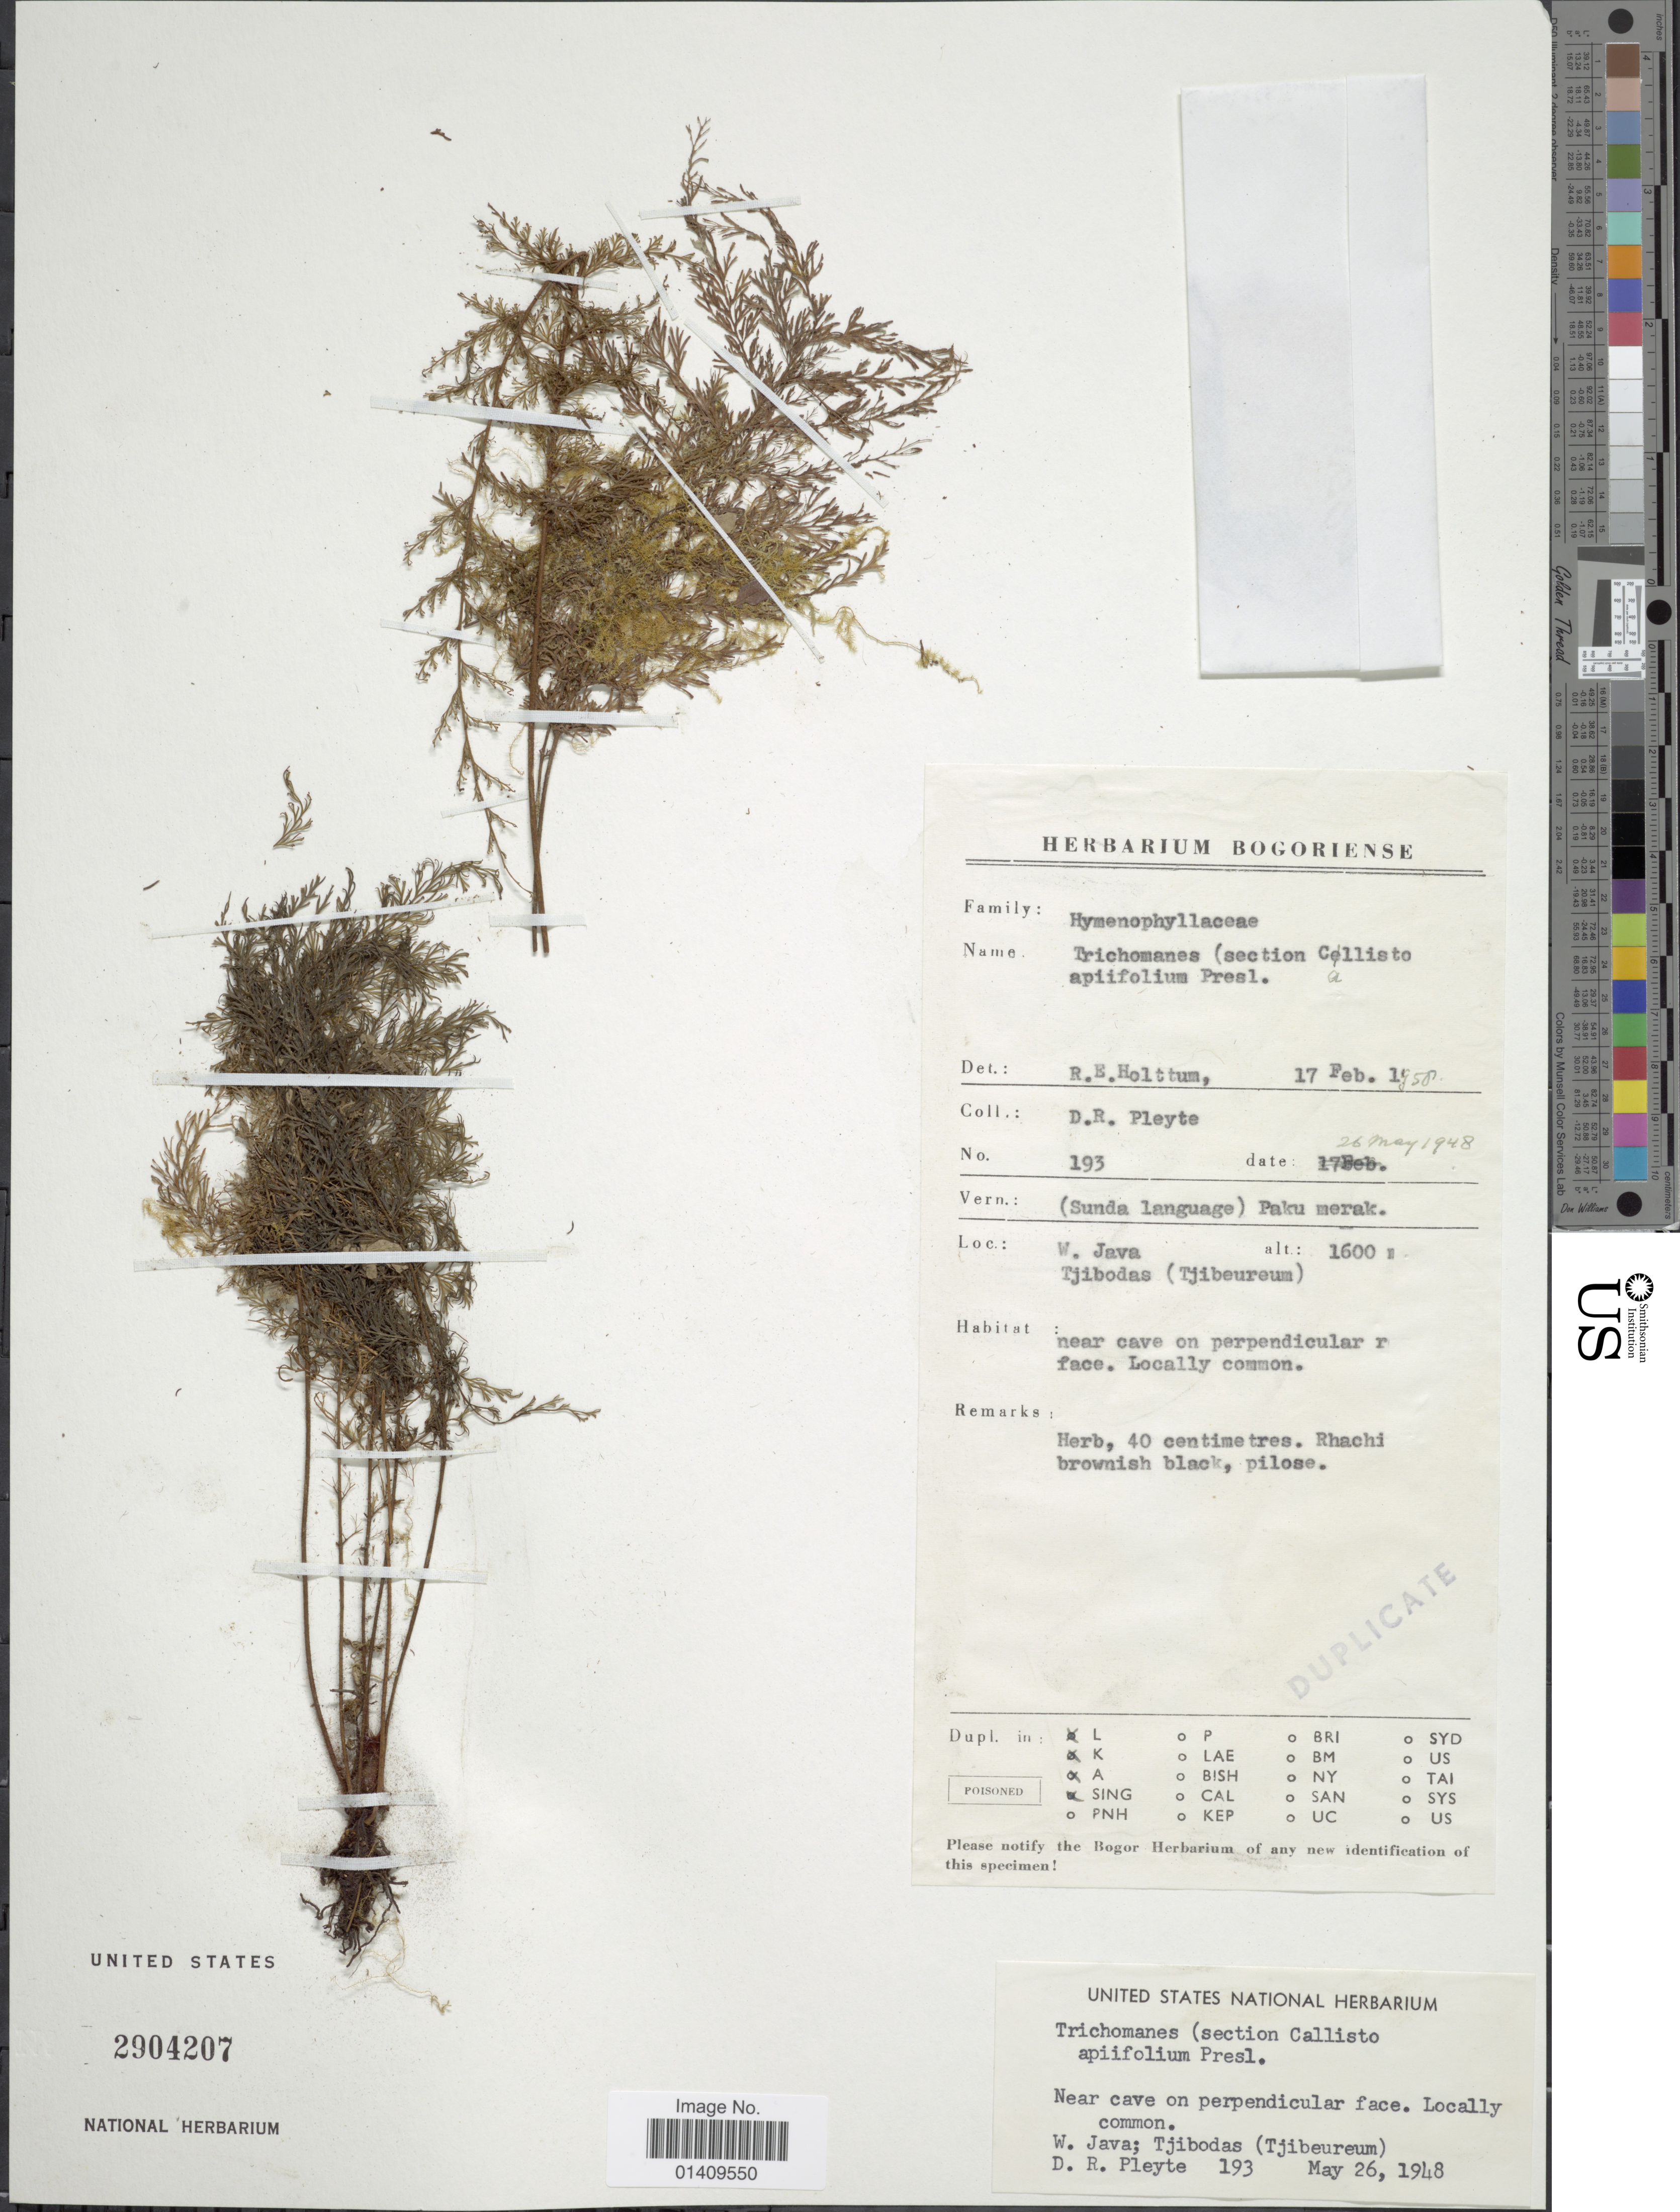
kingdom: Plantae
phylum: Tracheophyta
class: Polypodiopsida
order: Hymenophyllales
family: Hymenophyllaceae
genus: Callistopteris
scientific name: Callistopteris apiifolia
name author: (C. Presl) Copel.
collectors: D. Pleyte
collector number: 193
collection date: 1948-05-26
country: Indonesia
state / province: Java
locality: Near cave on perpendicular face. W. Java Tjibodas Tjibeureum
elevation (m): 1600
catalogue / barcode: US 2904207